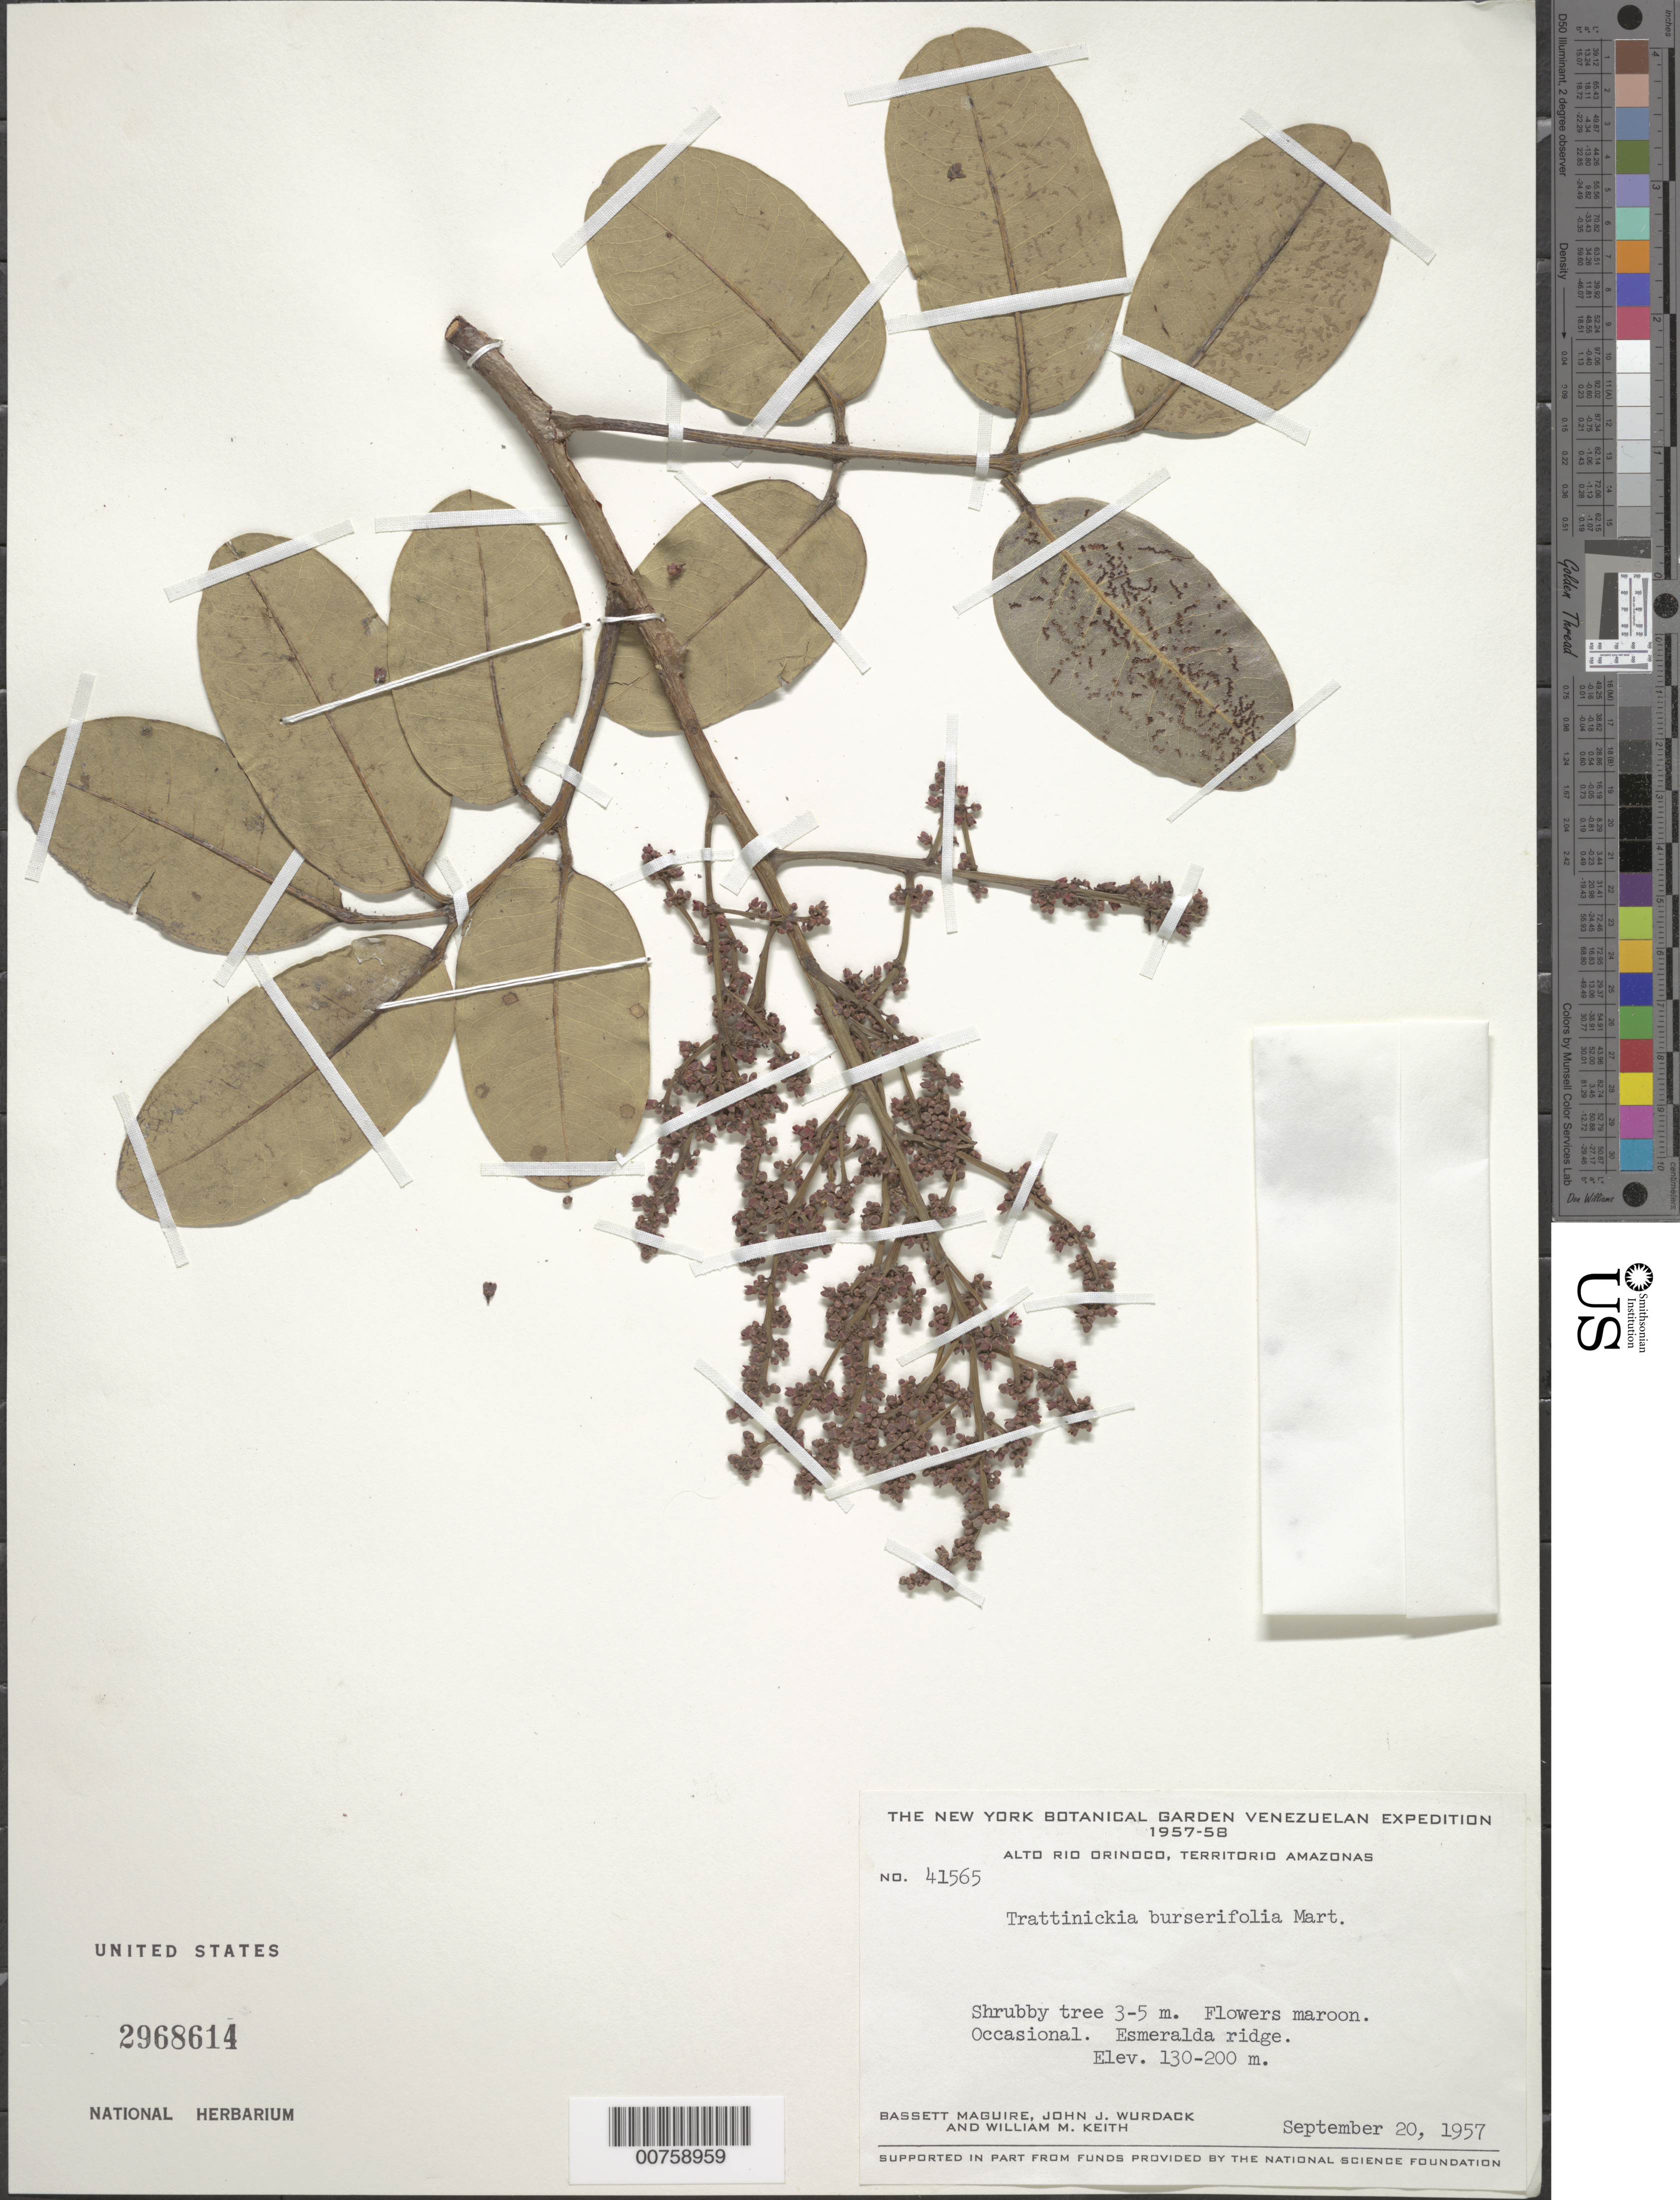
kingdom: Plantae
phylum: Tracheophyta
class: Magnoliopsida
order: Sapindales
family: Burseraceae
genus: Trattinnickia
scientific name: Trattinnickia burserifolia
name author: Mart.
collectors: B. Maguire, J. J. Wurdack & W. Keith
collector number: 41565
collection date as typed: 20-Sep-57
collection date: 1957-09-20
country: Venezuela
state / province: Amazonas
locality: Alto Río Orinoco, Esmeralda Ridge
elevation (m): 130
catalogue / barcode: US 2968614